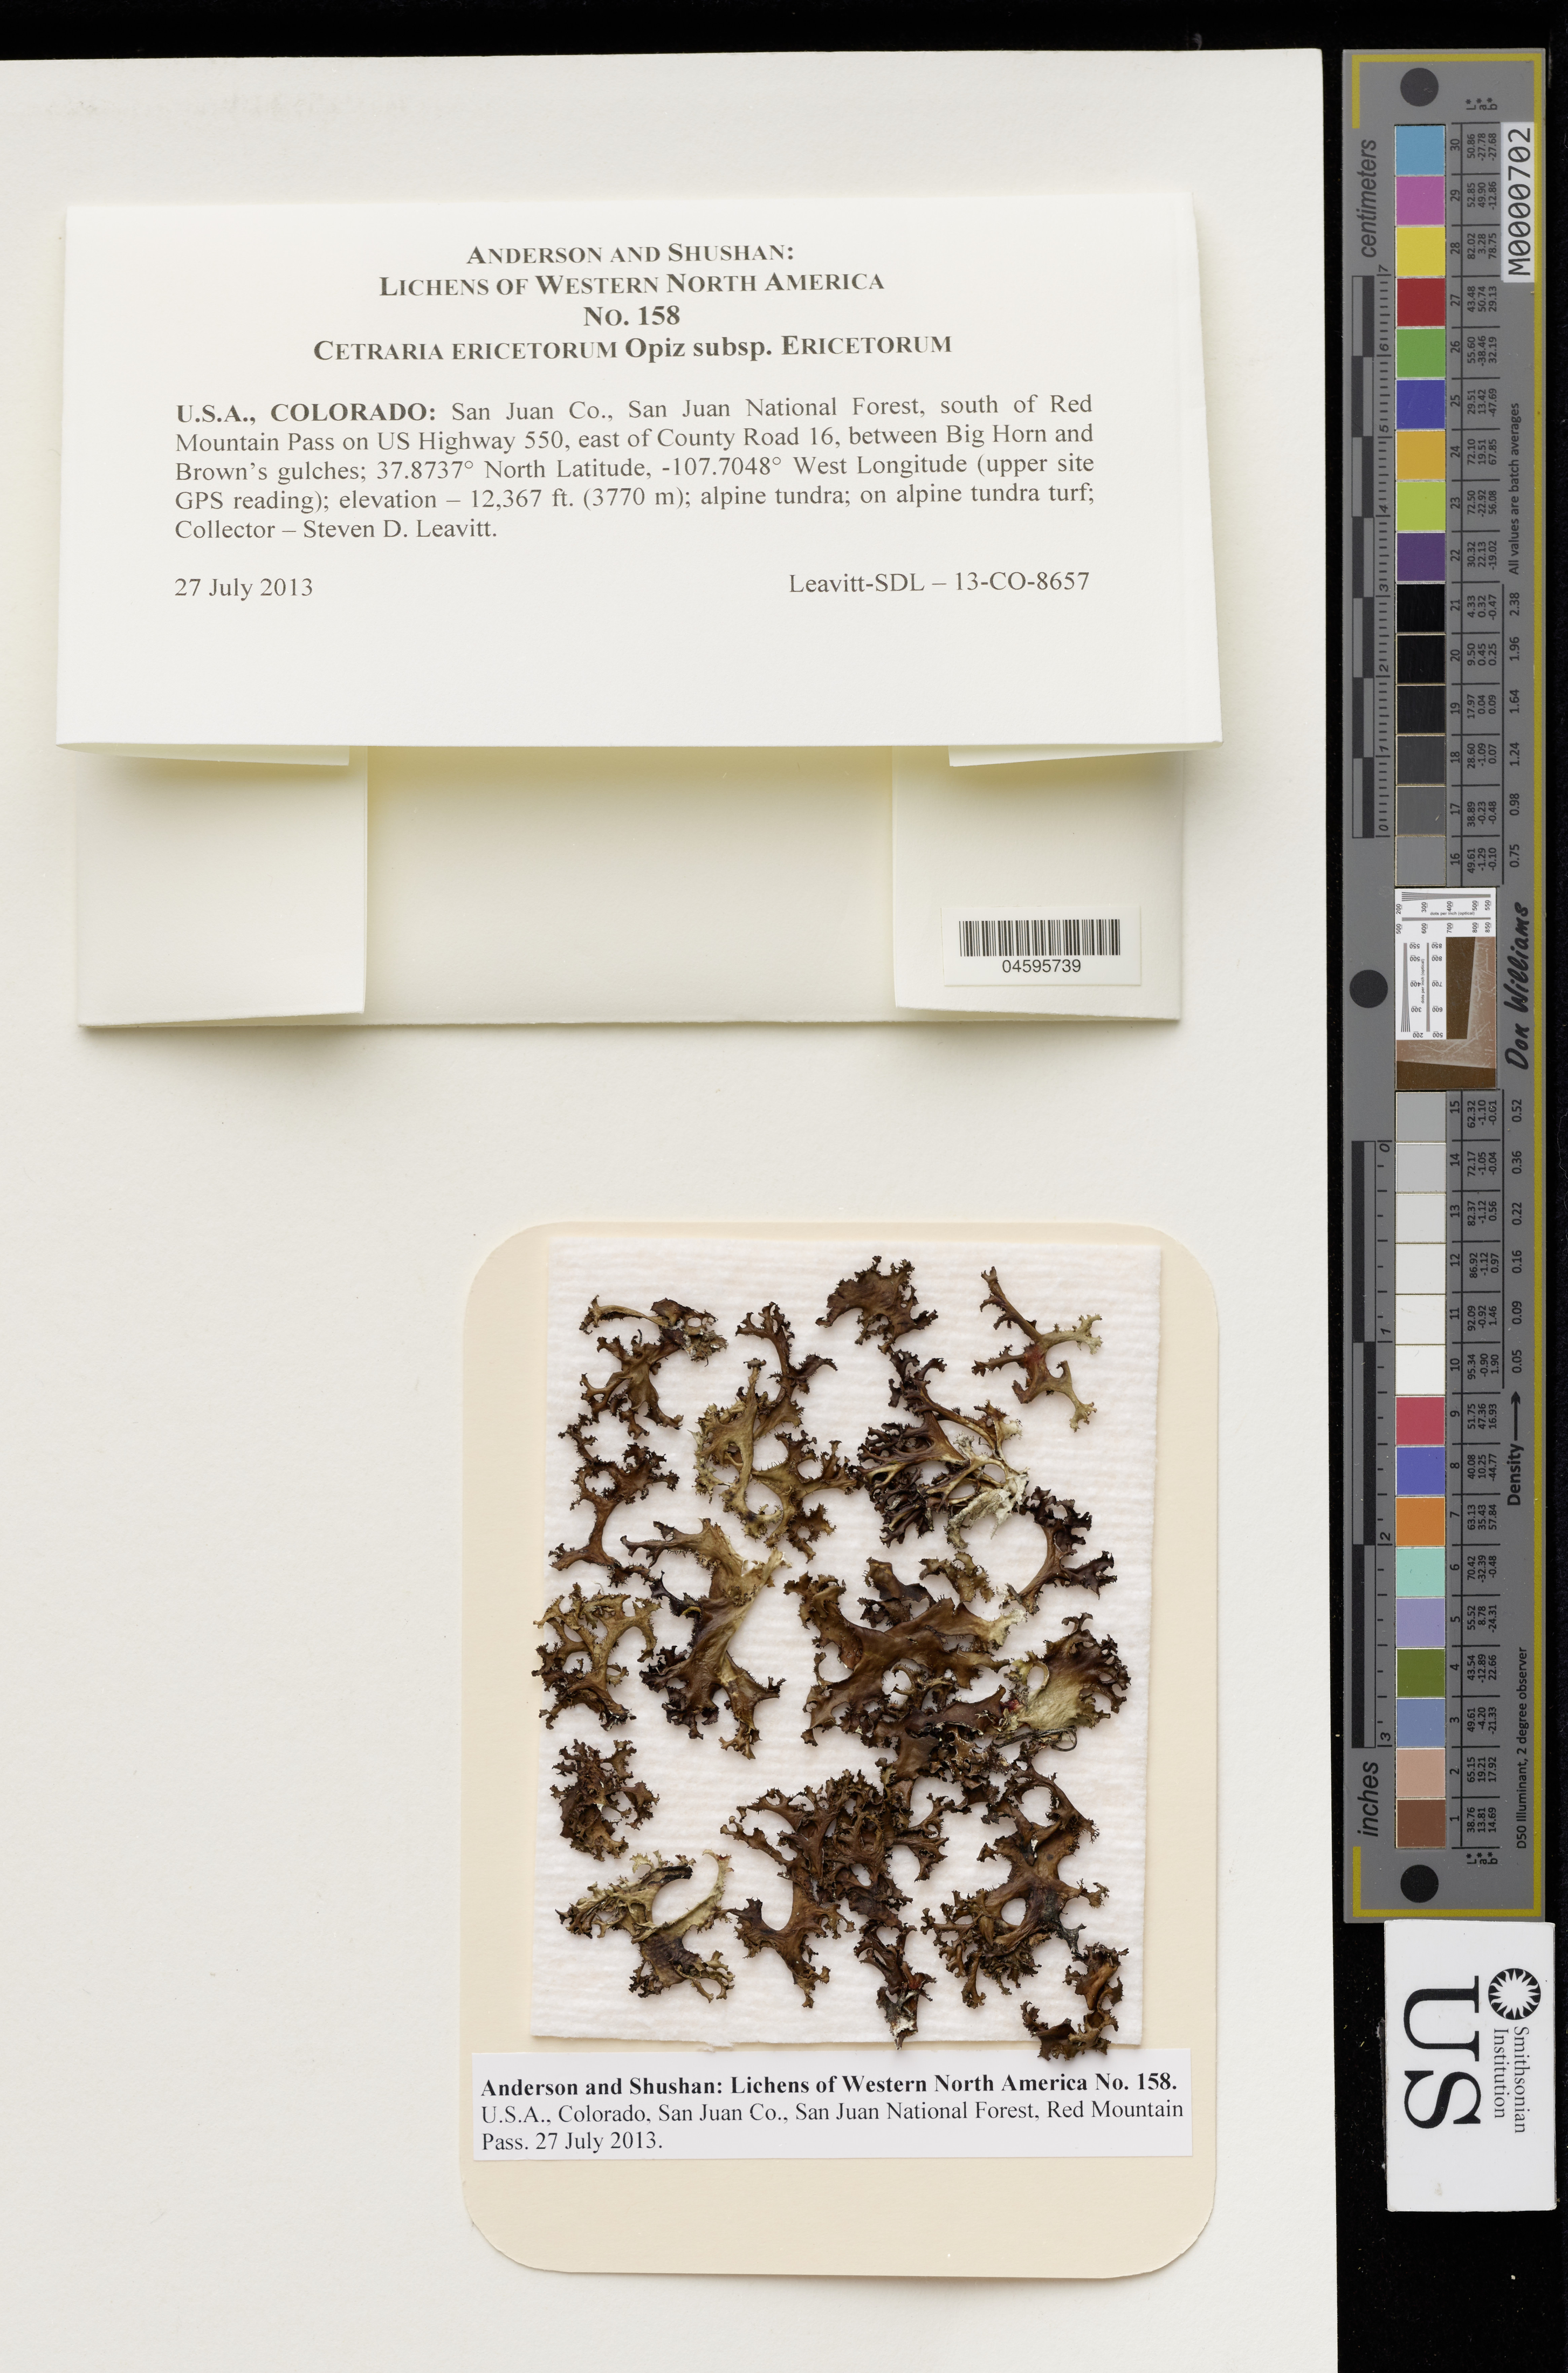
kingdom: Fungi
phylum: Ascomycota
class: Lecanoromycetes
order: Lecanorales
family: Parmeliaceae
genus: Cetraria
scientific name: Cetraria ericetorum subsp. ericetorum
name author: Opiz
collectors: S. Leavitt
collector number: Leavitt-SDL - 13-CO-8657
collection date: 2013-07-27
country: United States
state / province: Colorado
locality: San Juan Co., San Juan National Forest, south of Red Mountain Pass on US Highway 550, east of County Road 16, between Big Horn and Brown's gulches.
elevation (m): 3769